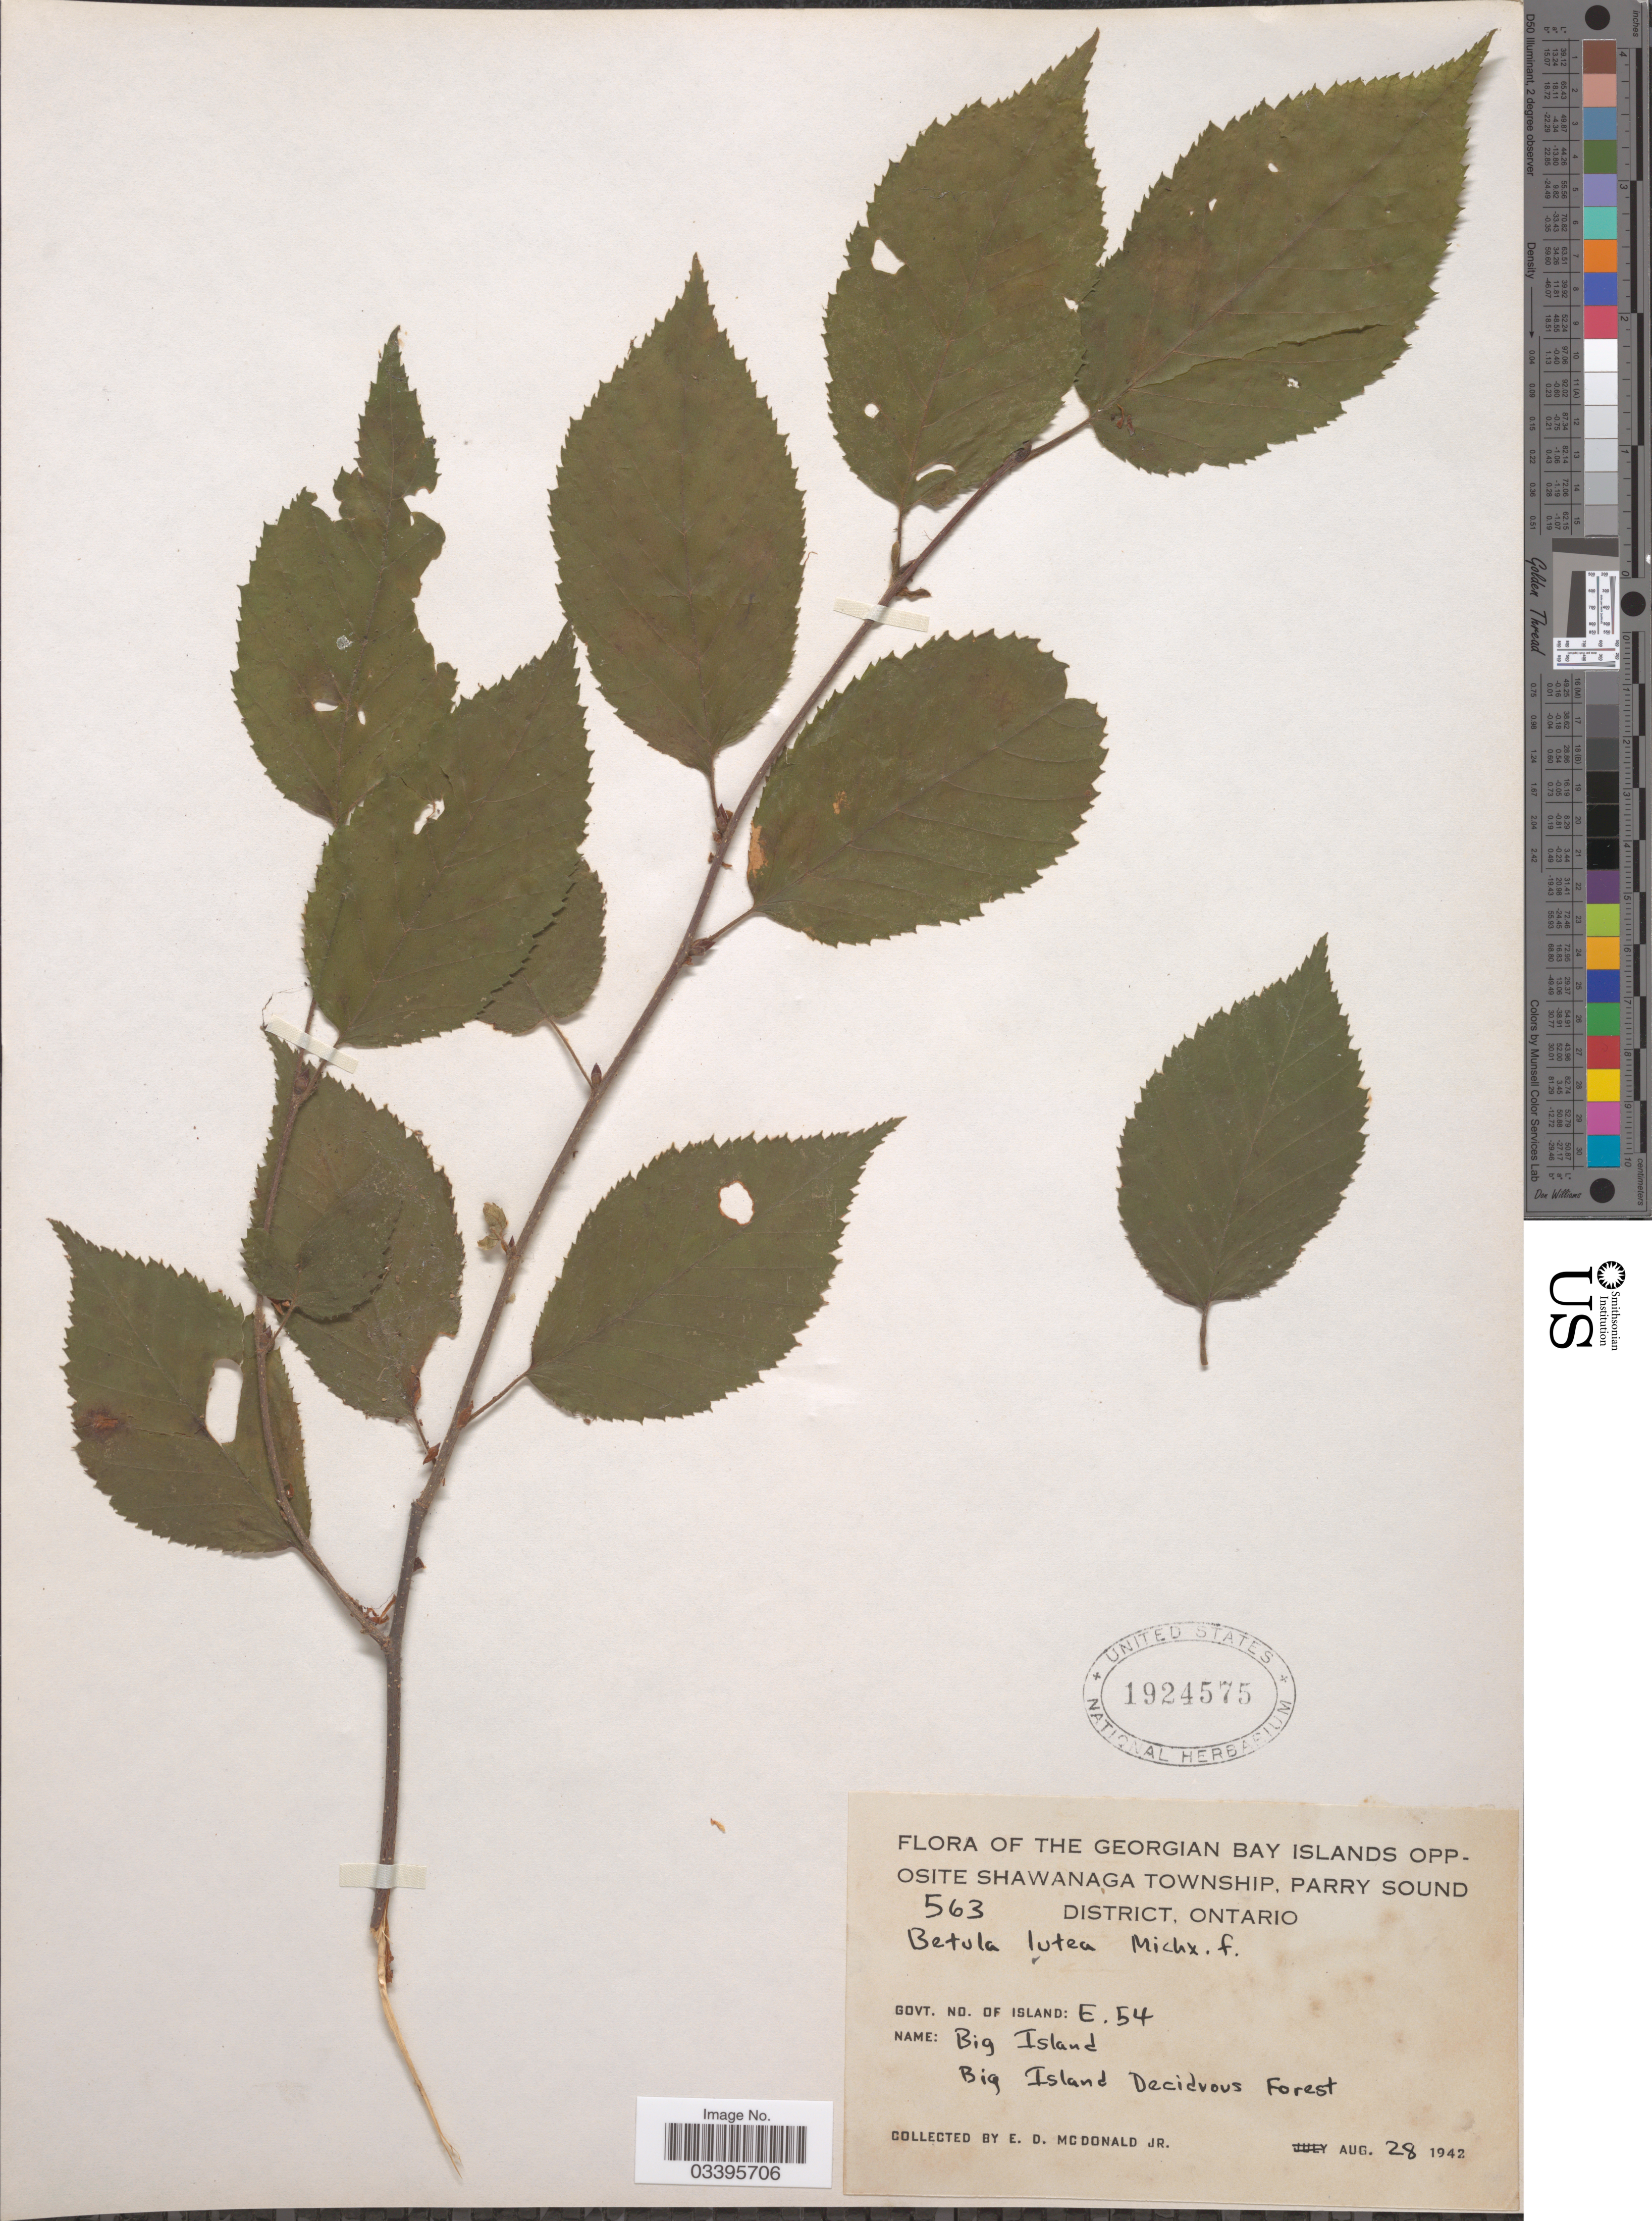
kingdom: Plantae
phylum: Tracheophyta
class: Magnoliopsida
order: Fagales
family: Betulaceae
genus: Betula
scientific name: Betula lutea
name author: F. Michx.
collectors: E. D. McDonald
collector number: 563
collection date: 1942-08-28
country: Canada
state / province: Ontario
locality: The Georgian Bay Islands opposite Shawanaga Township, Parry Sound District. Govt. No. of Island: E. 54. Big Island. Big Island Deciduous Forest.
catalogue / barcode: US 1924575